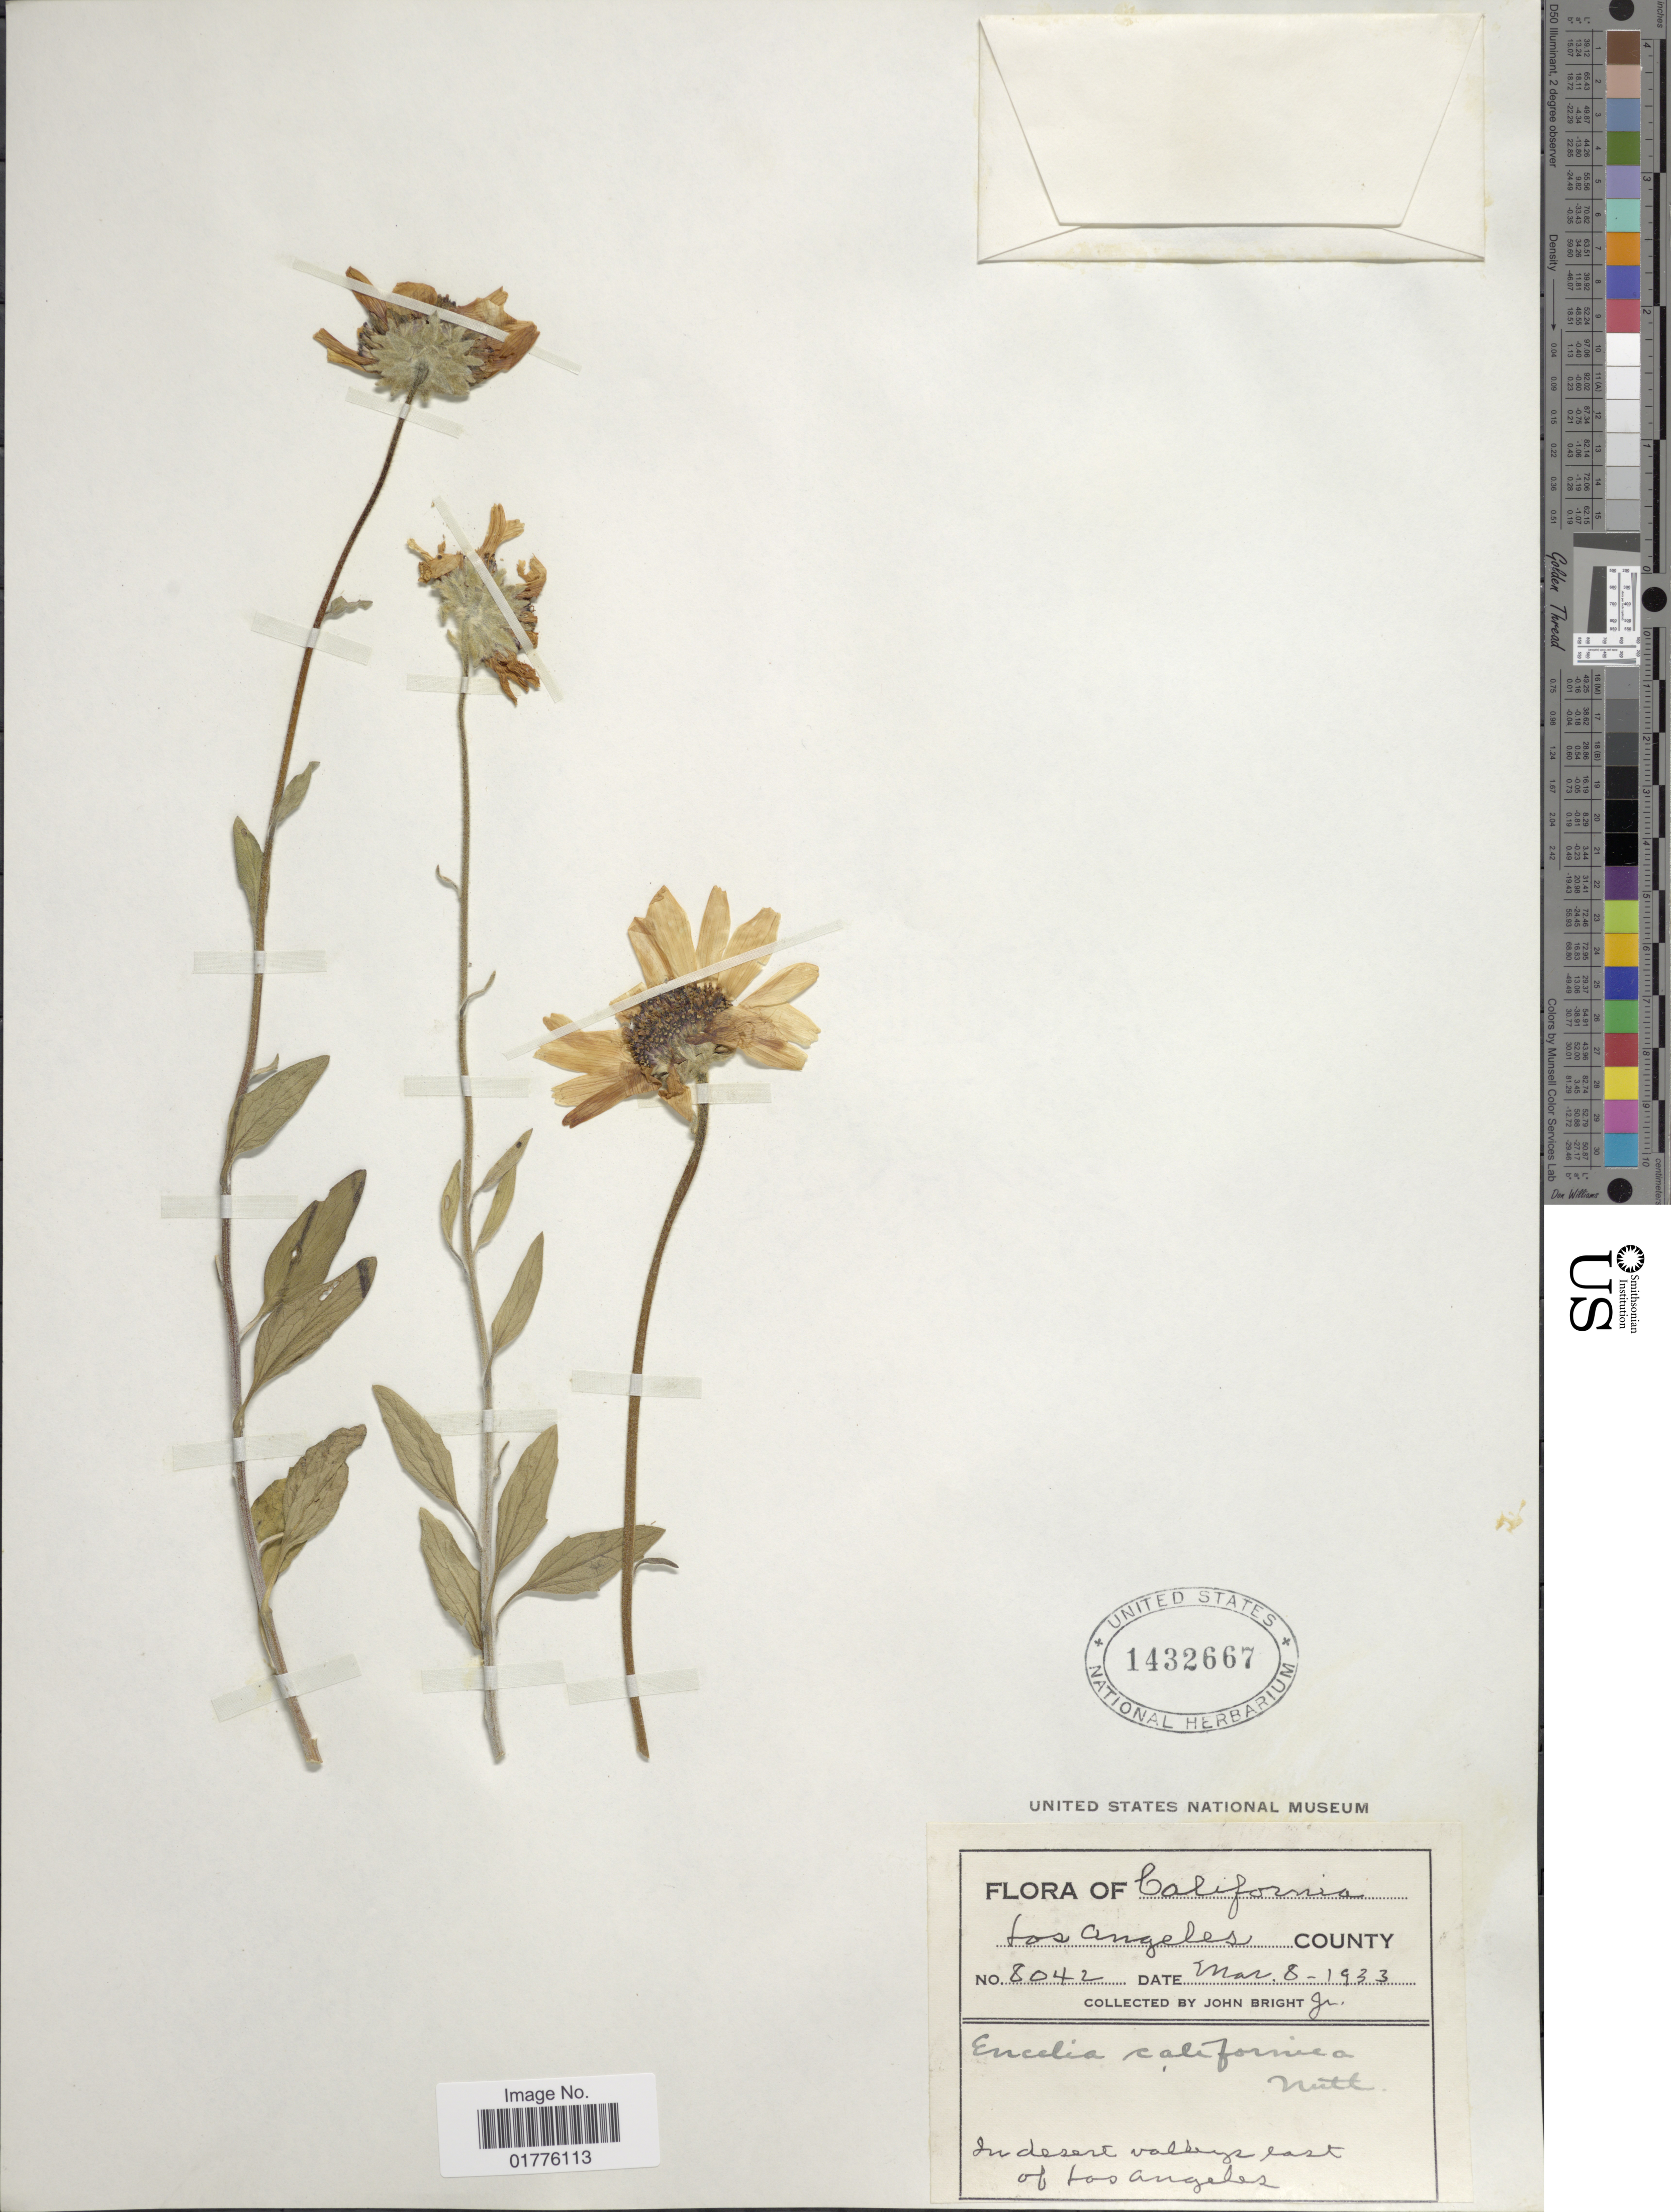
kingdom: Plantae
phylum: Tracheophyta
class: Magnoliopsida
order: Asterales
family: Asteraceae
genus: Encelia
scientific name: Encelia californica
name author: Nutt.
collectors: J. Bright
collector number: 8042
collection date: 1933-03-08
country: United States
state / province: California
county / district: Los Angeles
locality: California. Los Angeles County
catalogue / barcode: US 1432667